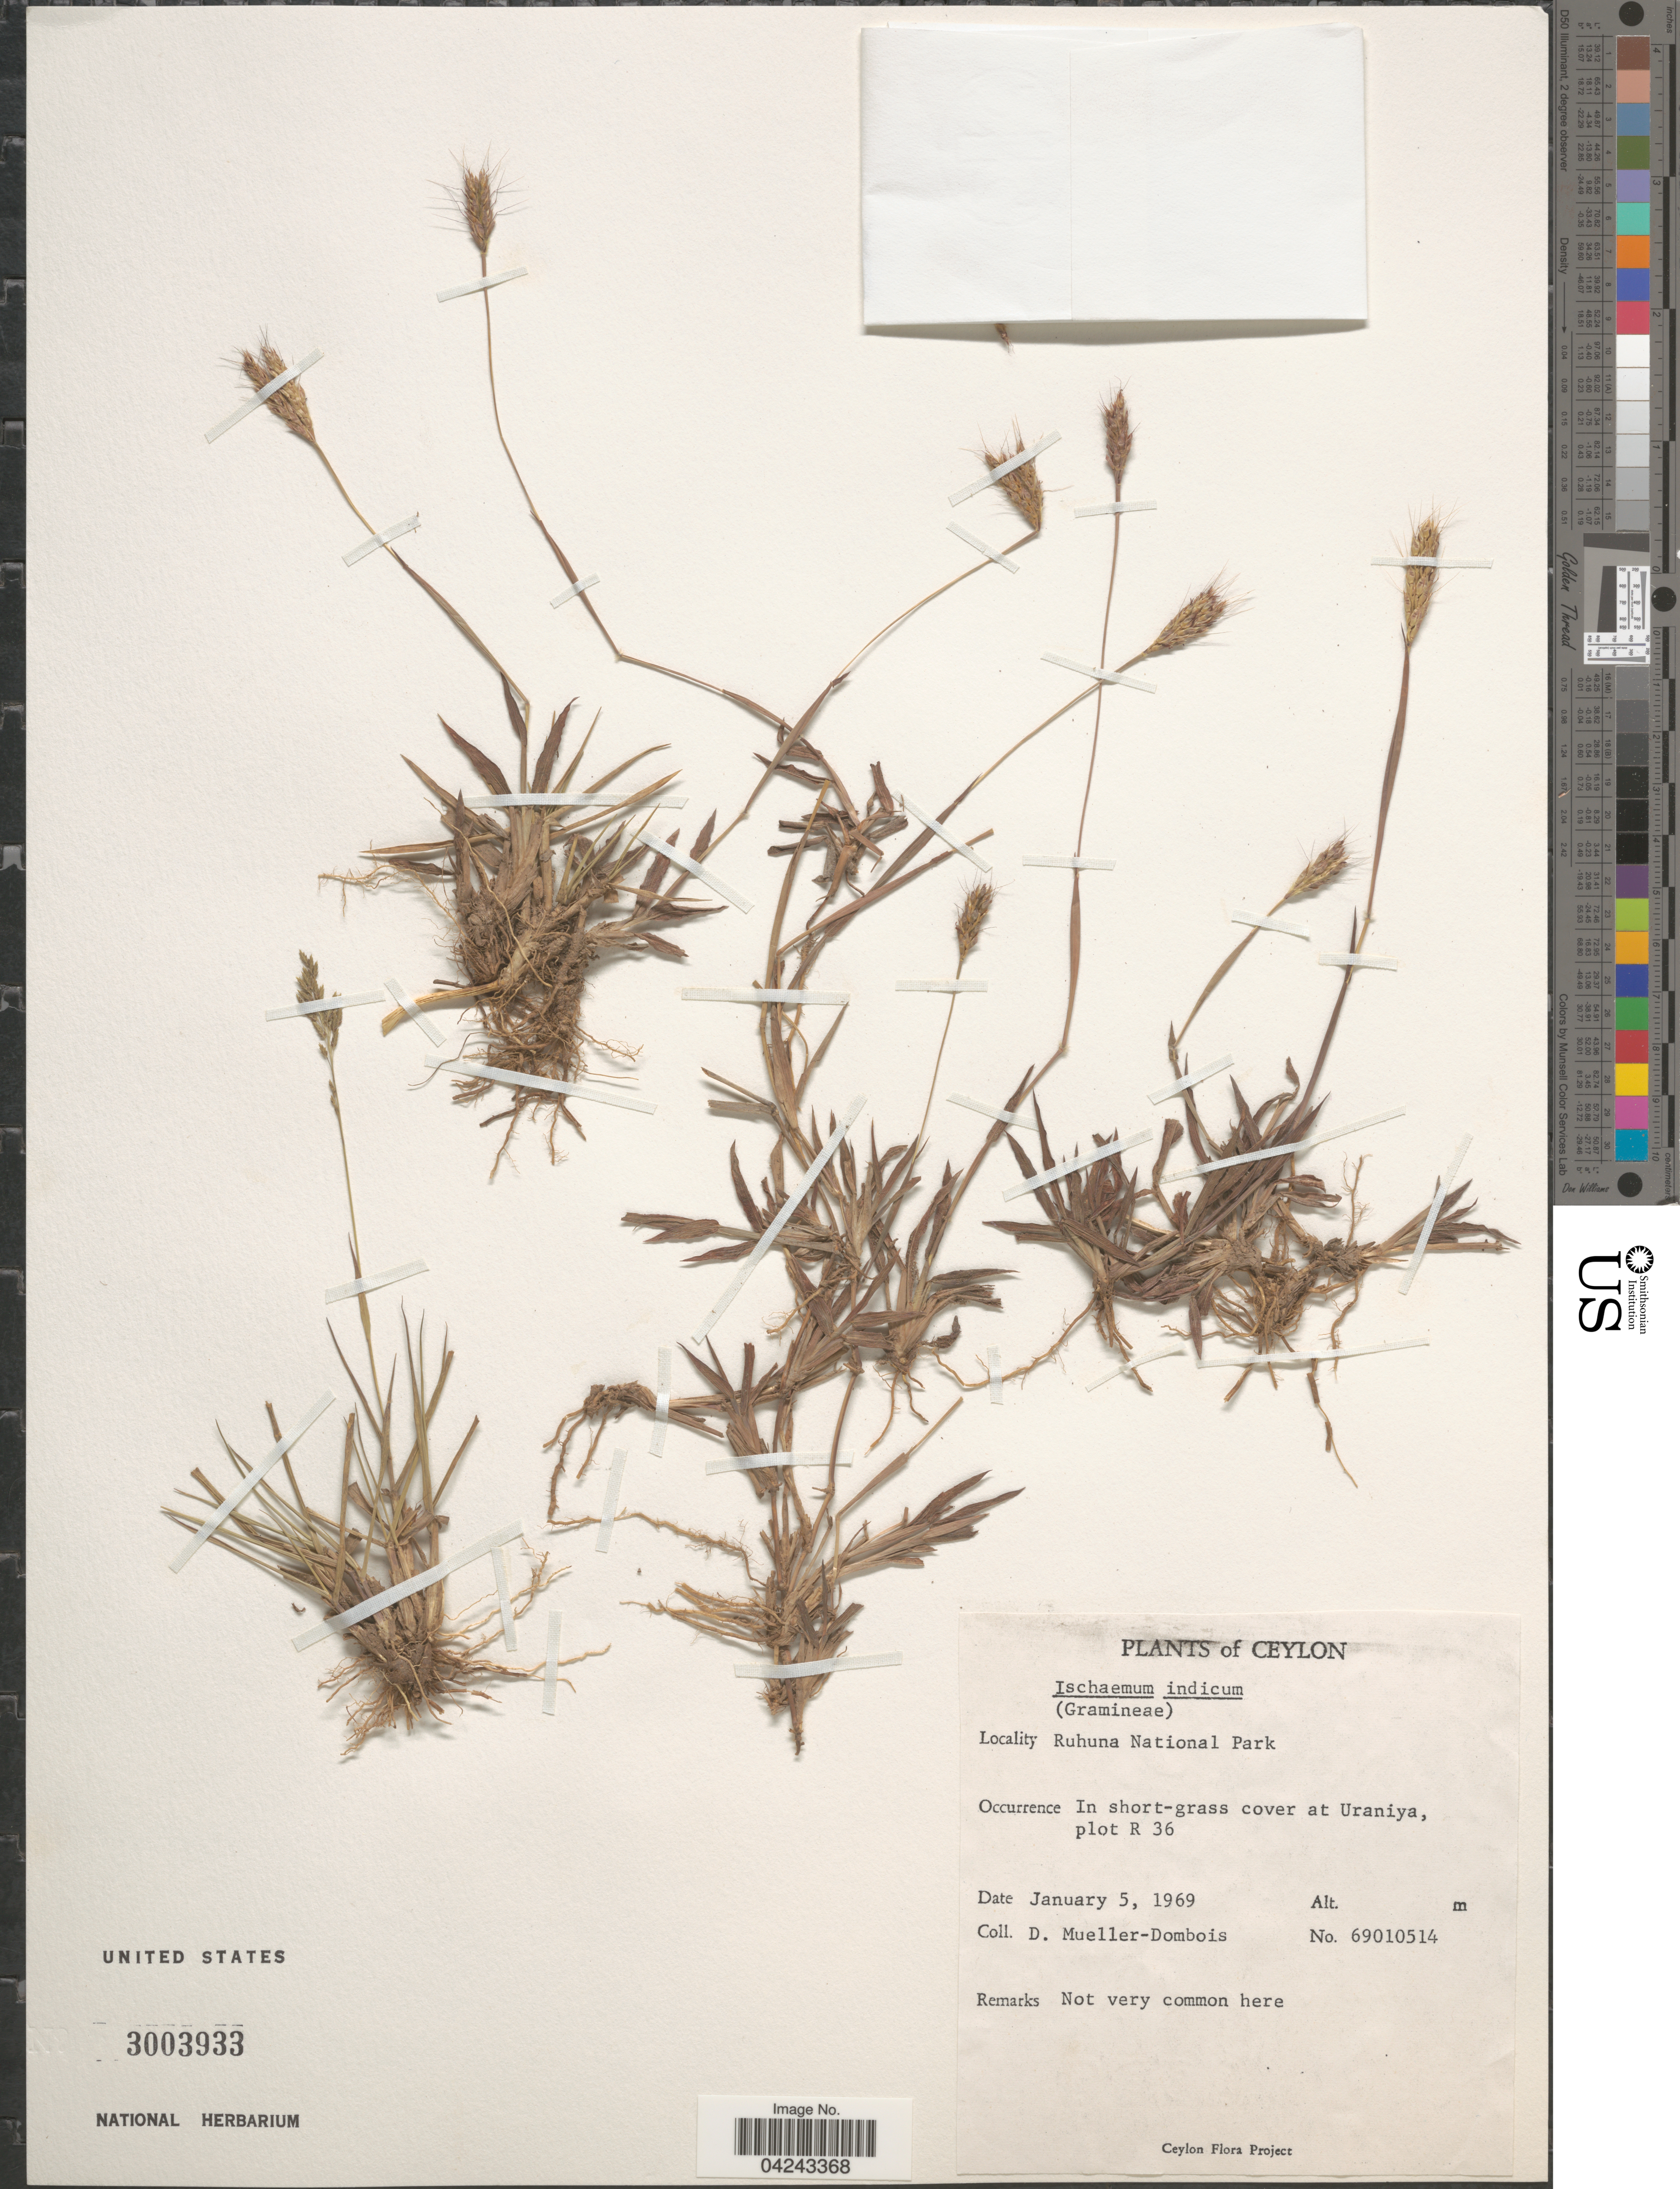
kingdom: Plantae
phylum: Tracheophyta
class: Liliopsida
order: Poales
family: Poaceae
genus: Ischaemum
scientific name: Ischaemum ciliare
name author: Retz.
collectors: D. Mueller-Dombois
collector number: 69010514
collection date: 1969-01-05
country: Sri Lanka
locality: Ceylon. Ruhuna National Park. At Uraniya, plot R 36.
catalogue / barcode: US 3003933